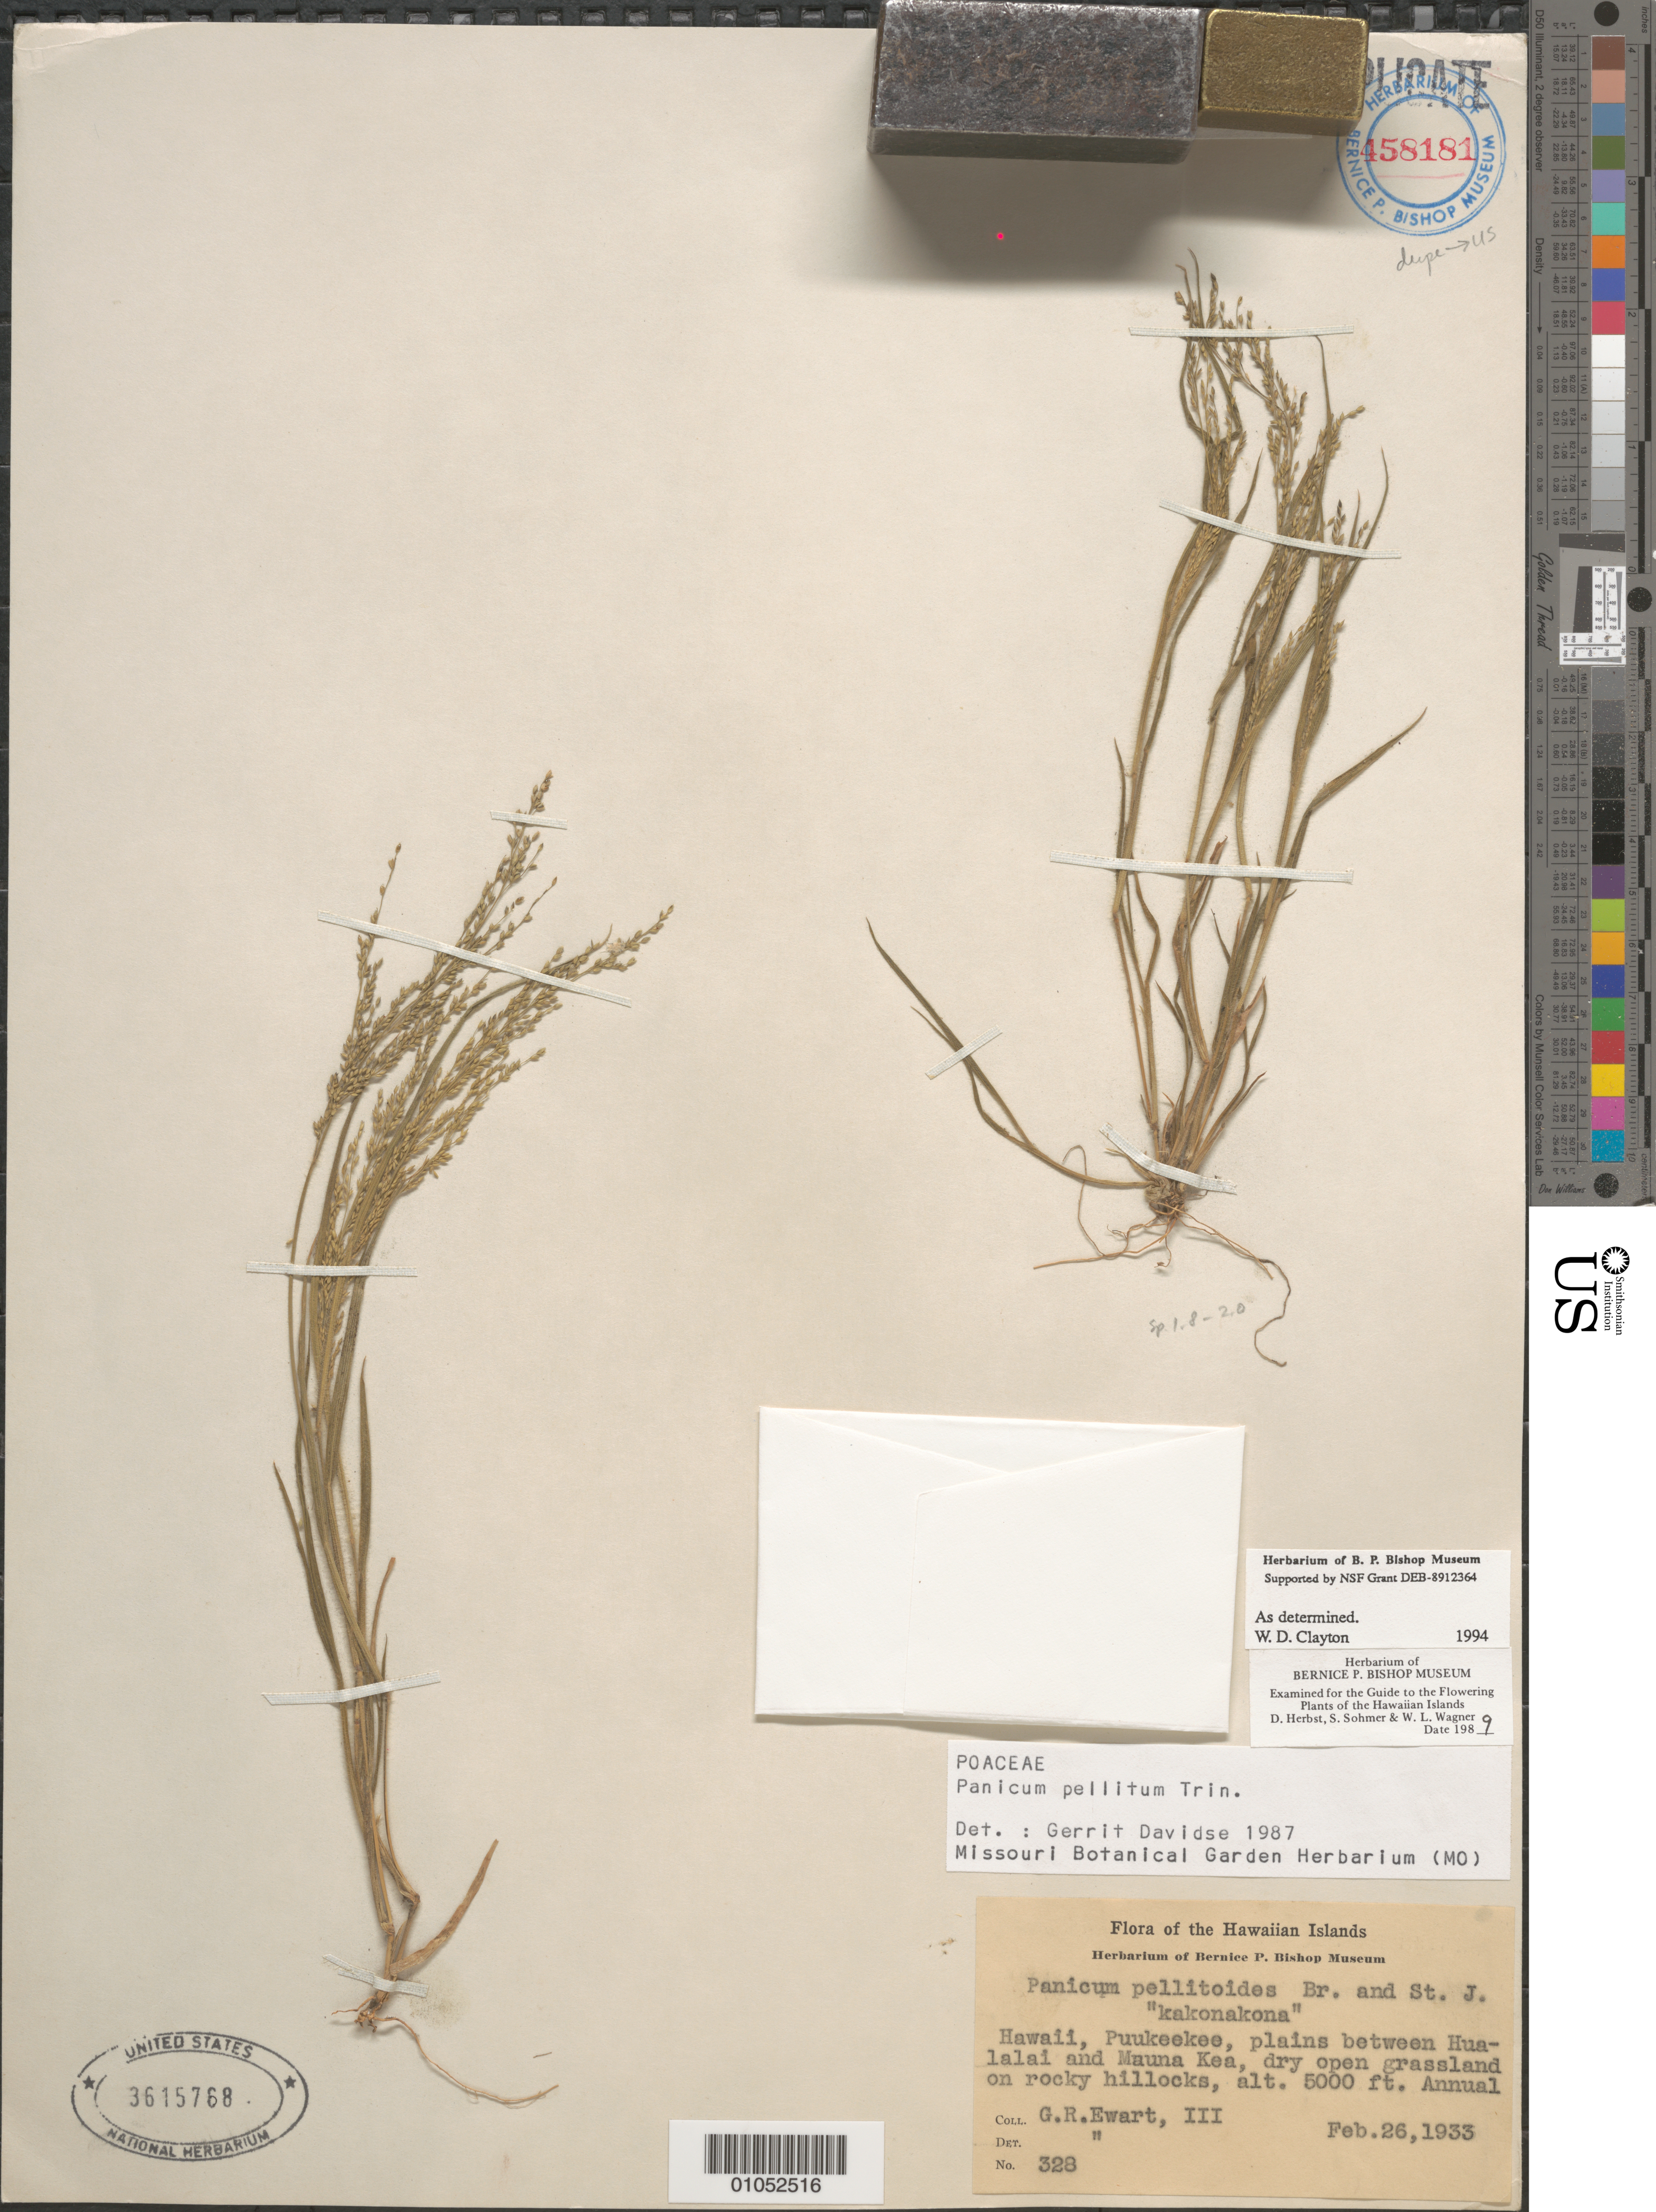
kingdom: Plantae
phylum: Tracheophyta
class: Liliopsida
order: Poales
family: Poaceae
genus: Panicum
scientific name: Panicum pellitum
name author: Trin.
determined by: Clayton, W. D.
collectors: G. Ewart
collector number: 328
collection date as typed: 26 Feb 1933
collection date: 1933-02-26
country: United States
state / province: Hawaii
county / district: Hawaii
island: Hawaii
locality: Puukeekee, plains between Hualalai and Manua Kea.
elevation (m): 1524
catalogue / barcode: US 3615768